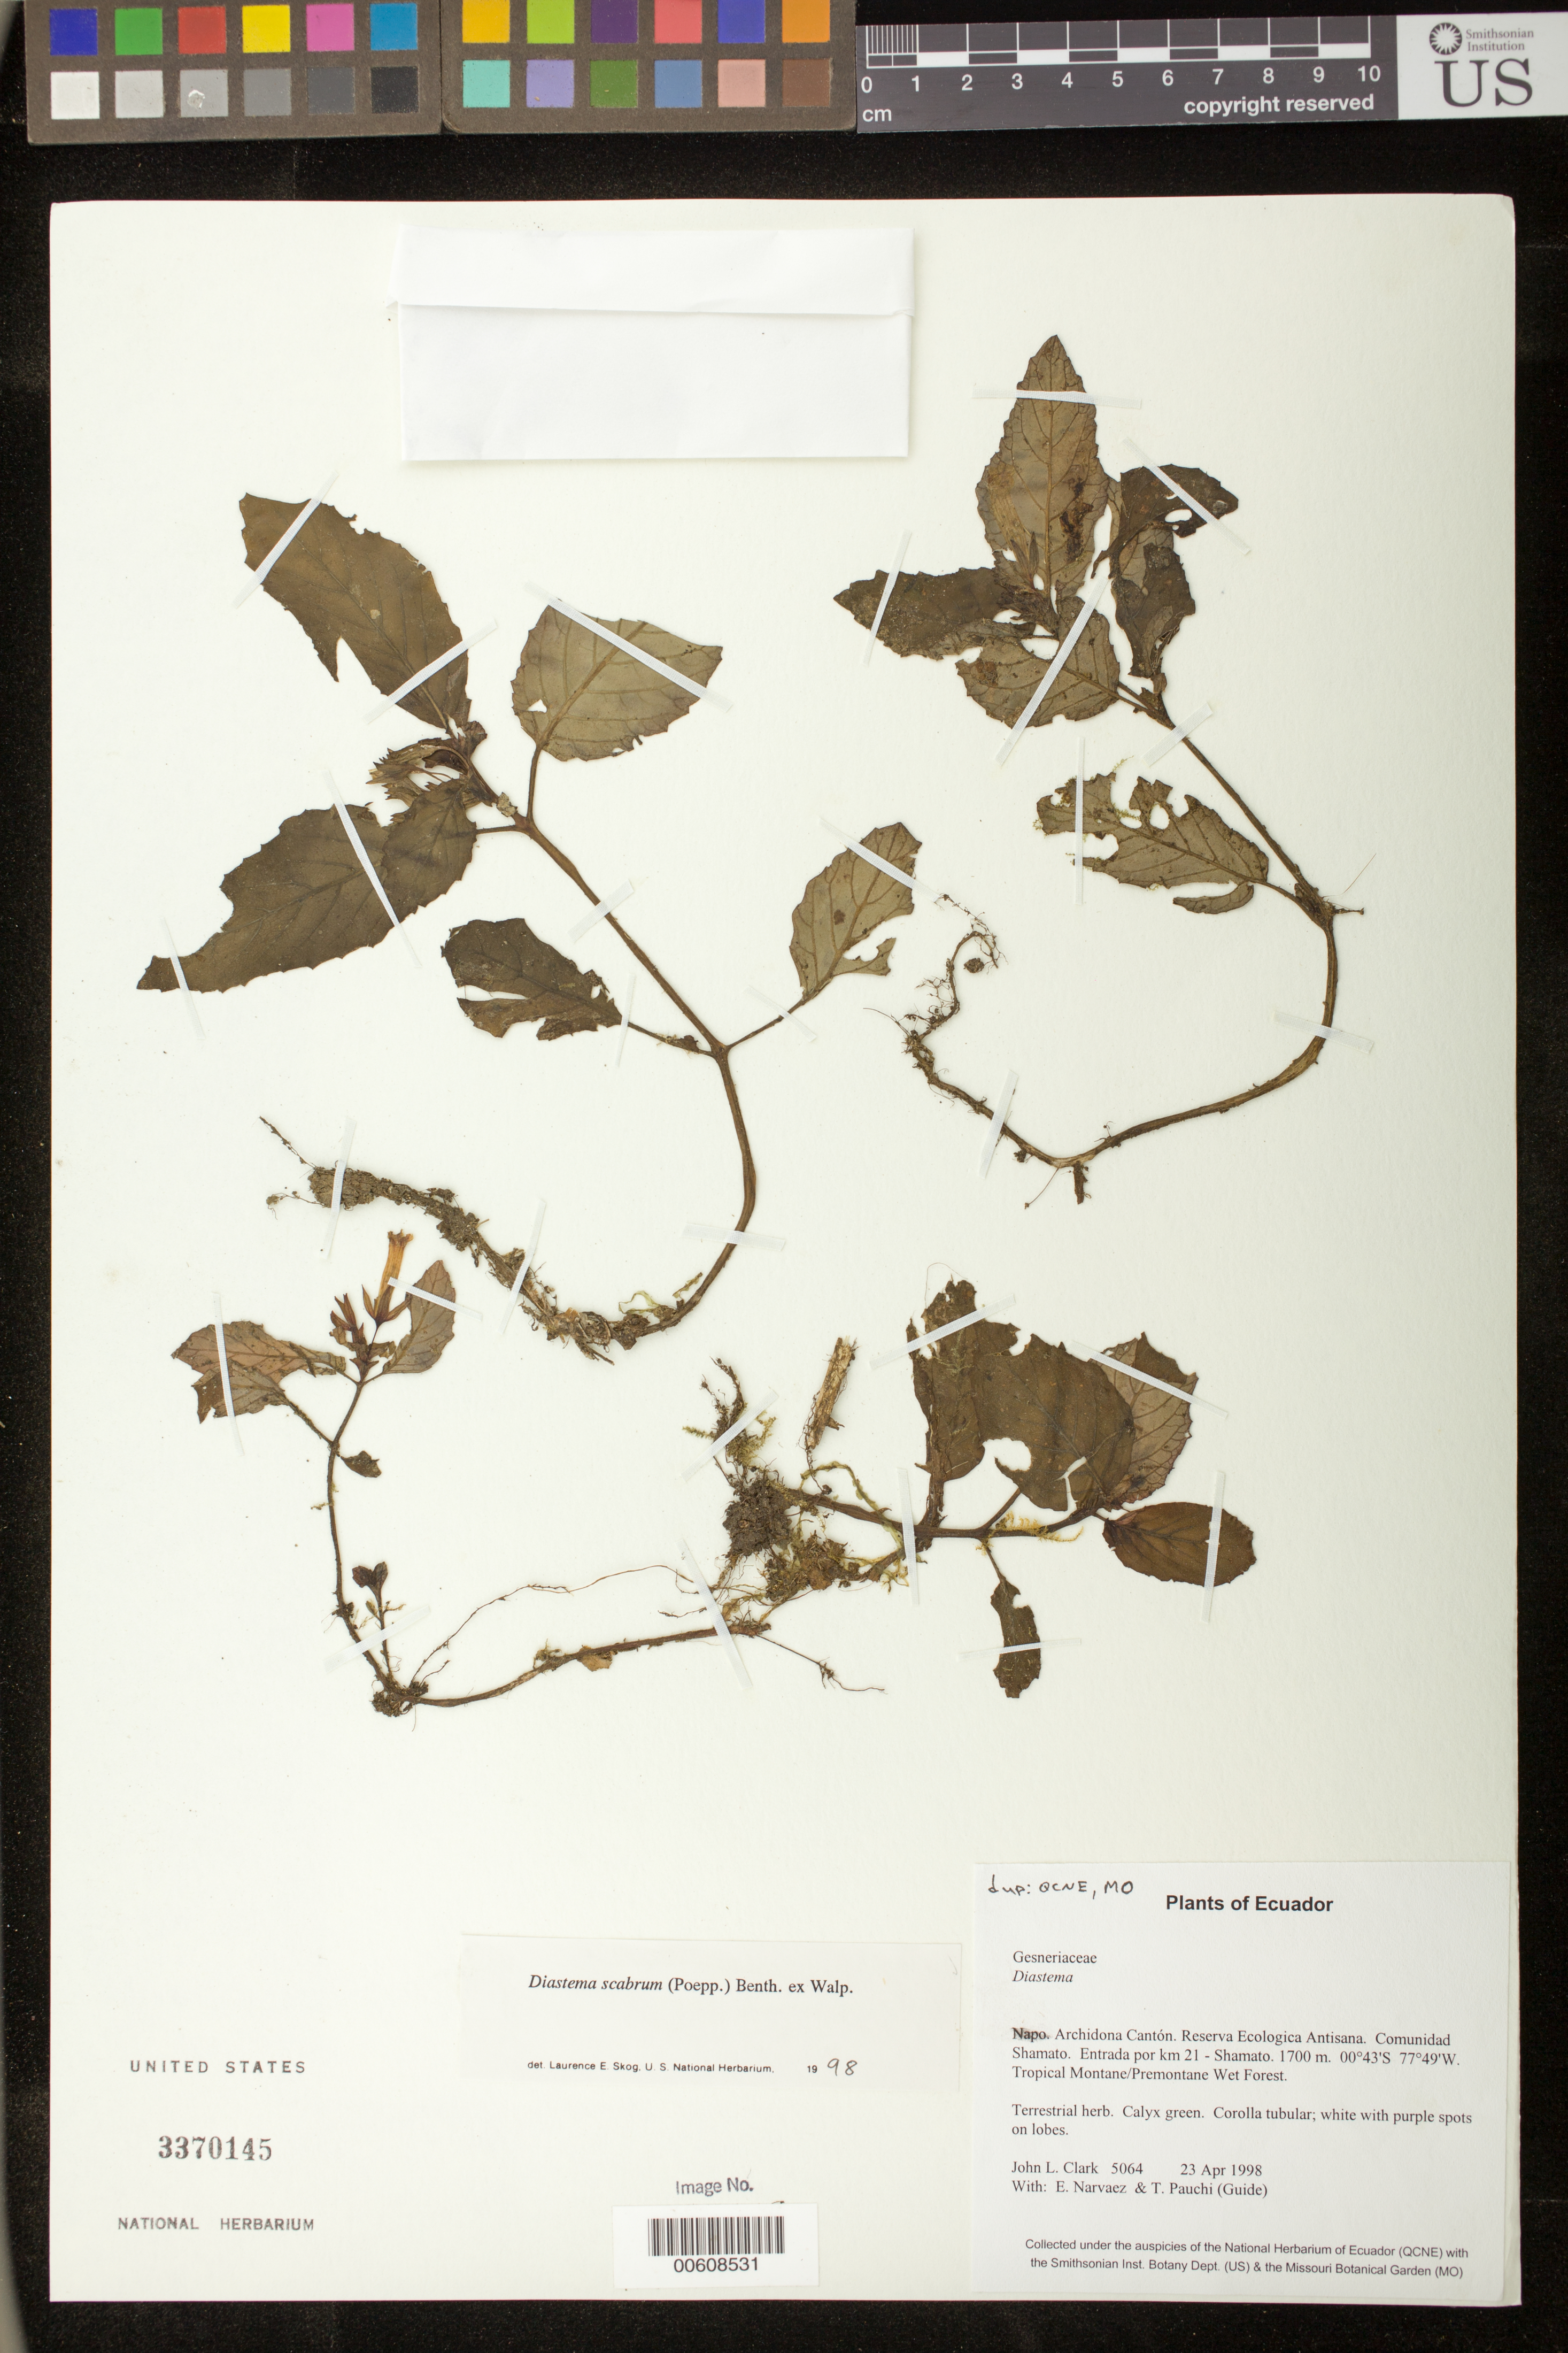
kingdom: Plantae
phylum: Tracheophyta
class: Magnoliopsida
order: Lamiales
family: Gesneriaceae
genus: Diastema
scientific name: Diastema scabrum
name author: (Poepp.) Benth. ex Walp.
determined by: Skog, Laurence E.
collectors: J. L. Clark, E. Narváez & T. Pauchi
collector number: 5064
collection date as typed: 23 Apr 1998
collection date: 1998-04-23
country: Ecuador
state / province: Napo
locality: Archidona Cantón. Reserva Ecologica Antisana. Comunidad Shamato. Entrada por km 21 - Shamato.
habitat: Tropical Montane/Premontane Wet Forest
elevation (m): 1700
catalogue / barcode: US 3370145